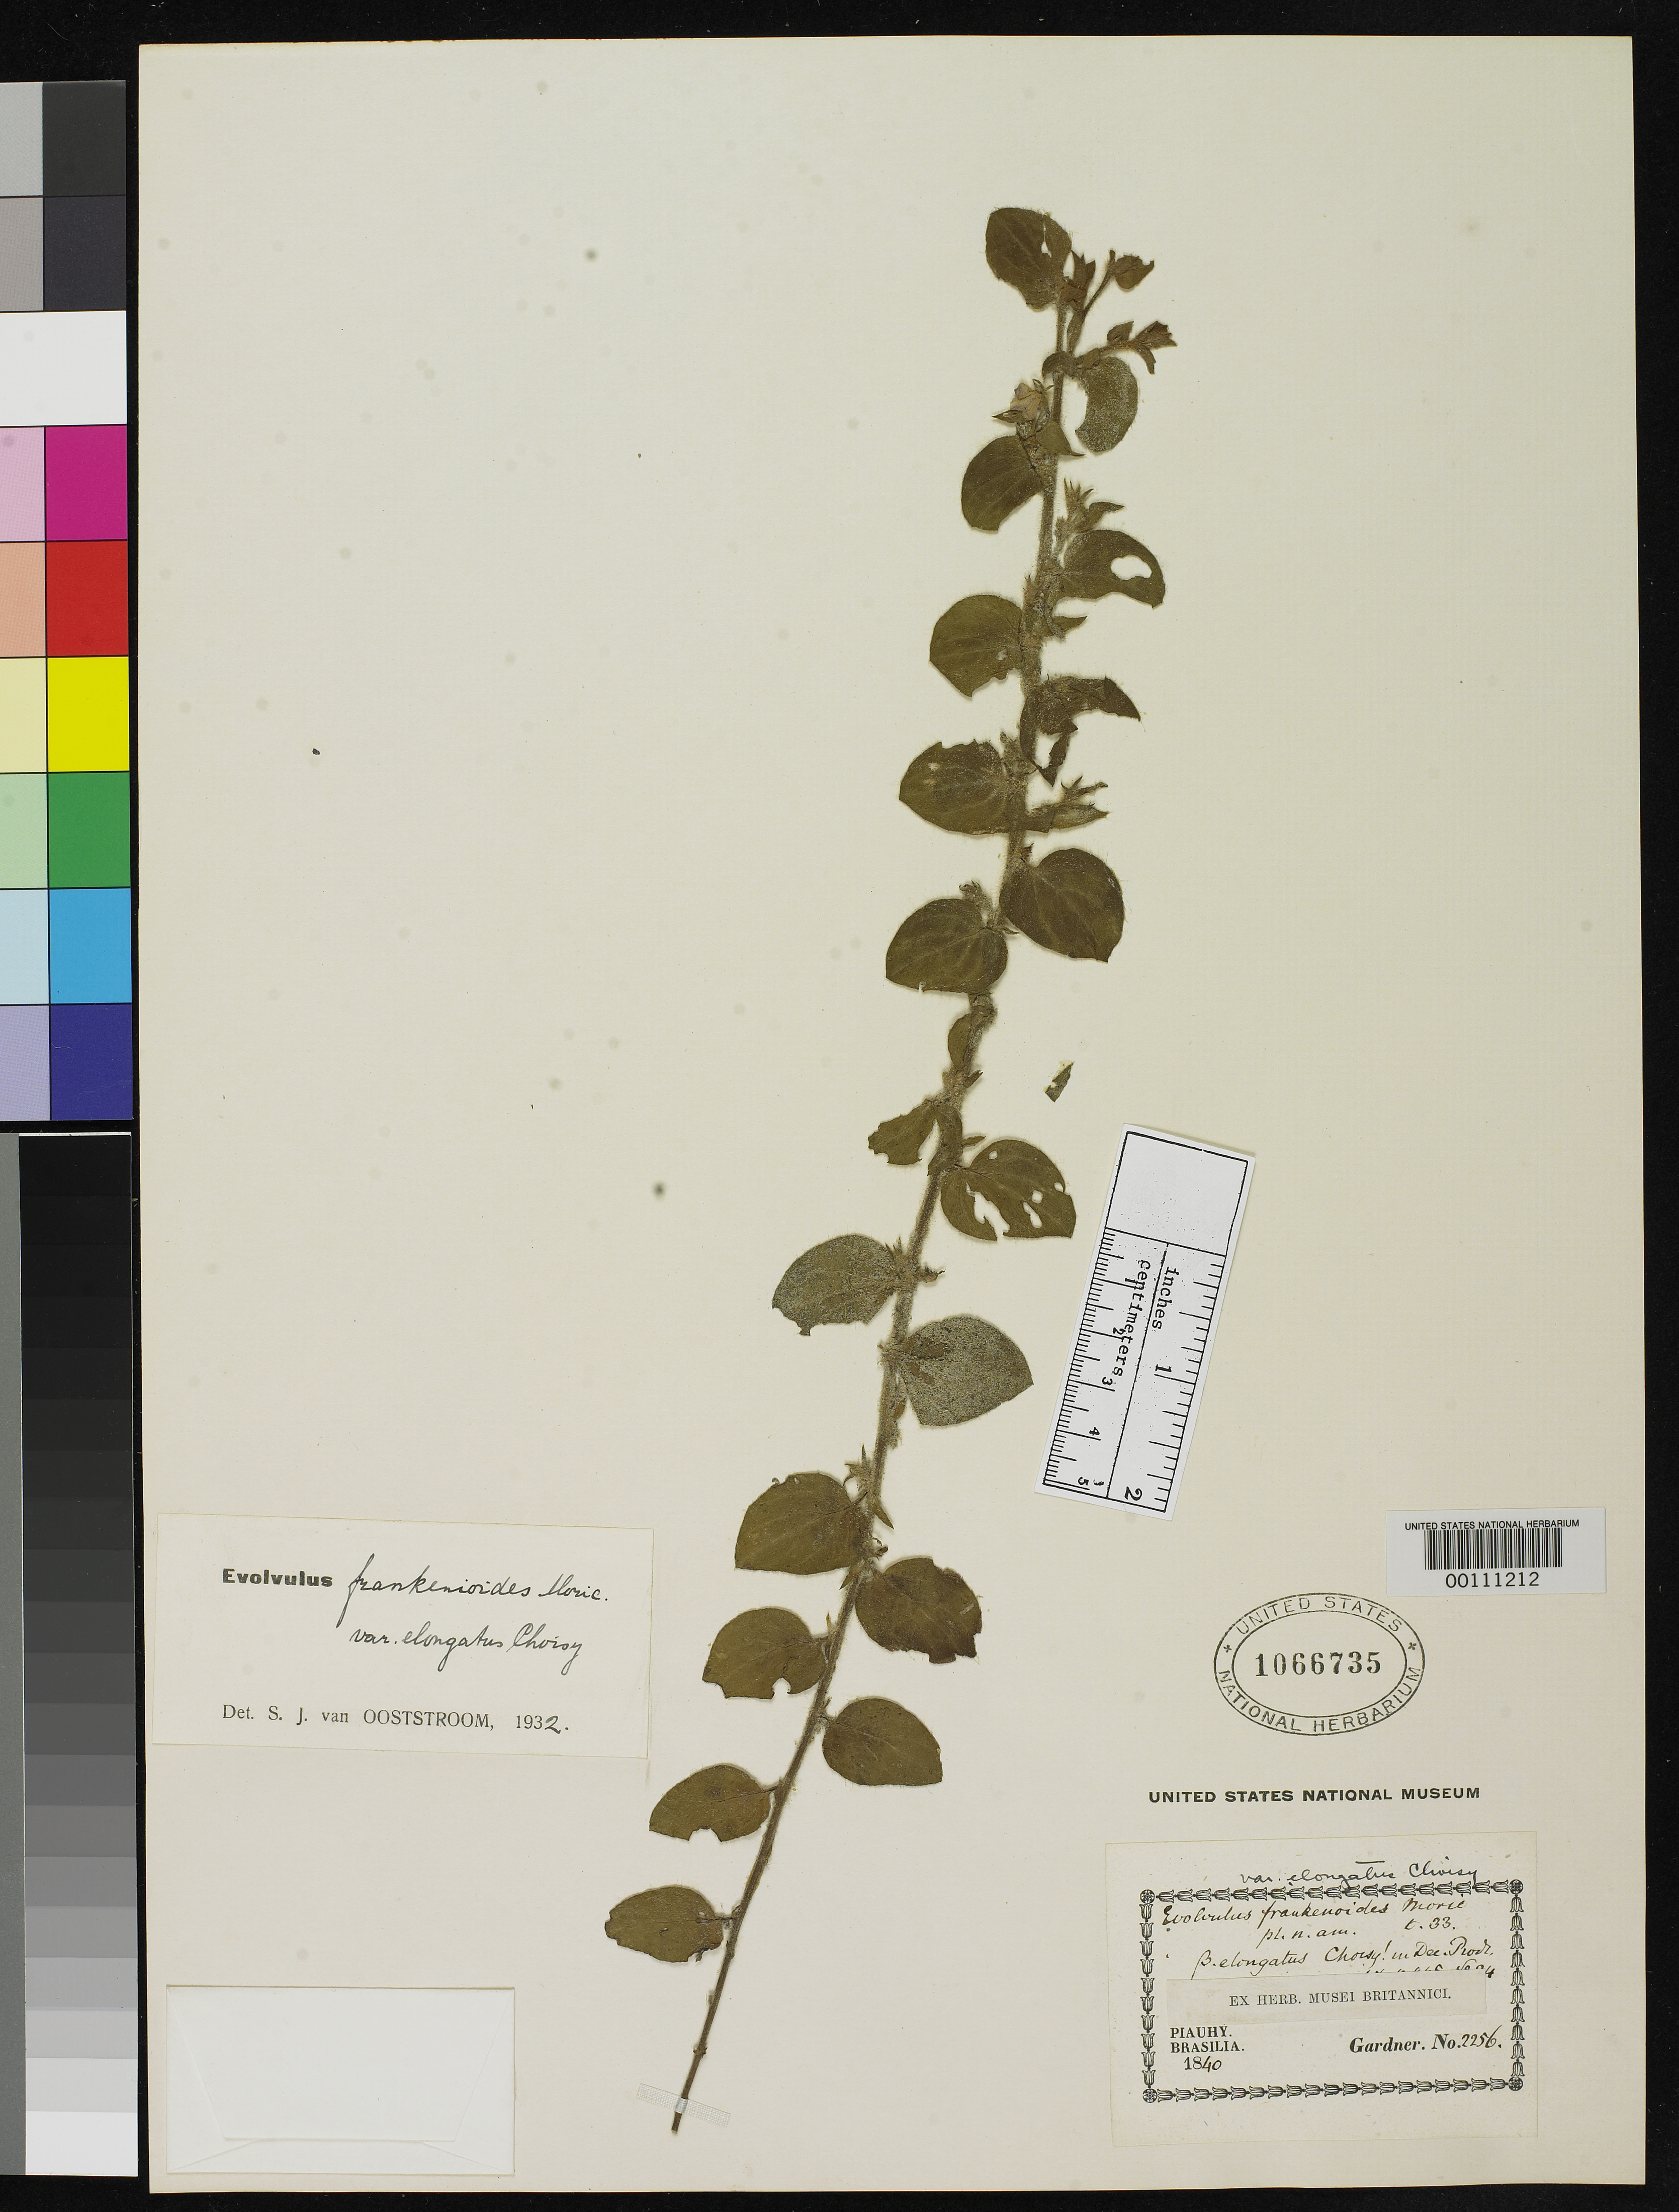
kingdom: Plantae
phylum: Tracheophyta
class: Magnoliopsida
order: Solanales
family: Convolvulaceae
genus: Evolvulus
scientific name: Evolvulus frankenioides var. elongatus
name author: Choisy in DC.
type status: Isotype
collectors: G. Gardner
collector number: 2256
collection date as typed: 1840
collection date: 1840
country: Brazil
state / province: Piauí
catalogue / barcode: US 1066735